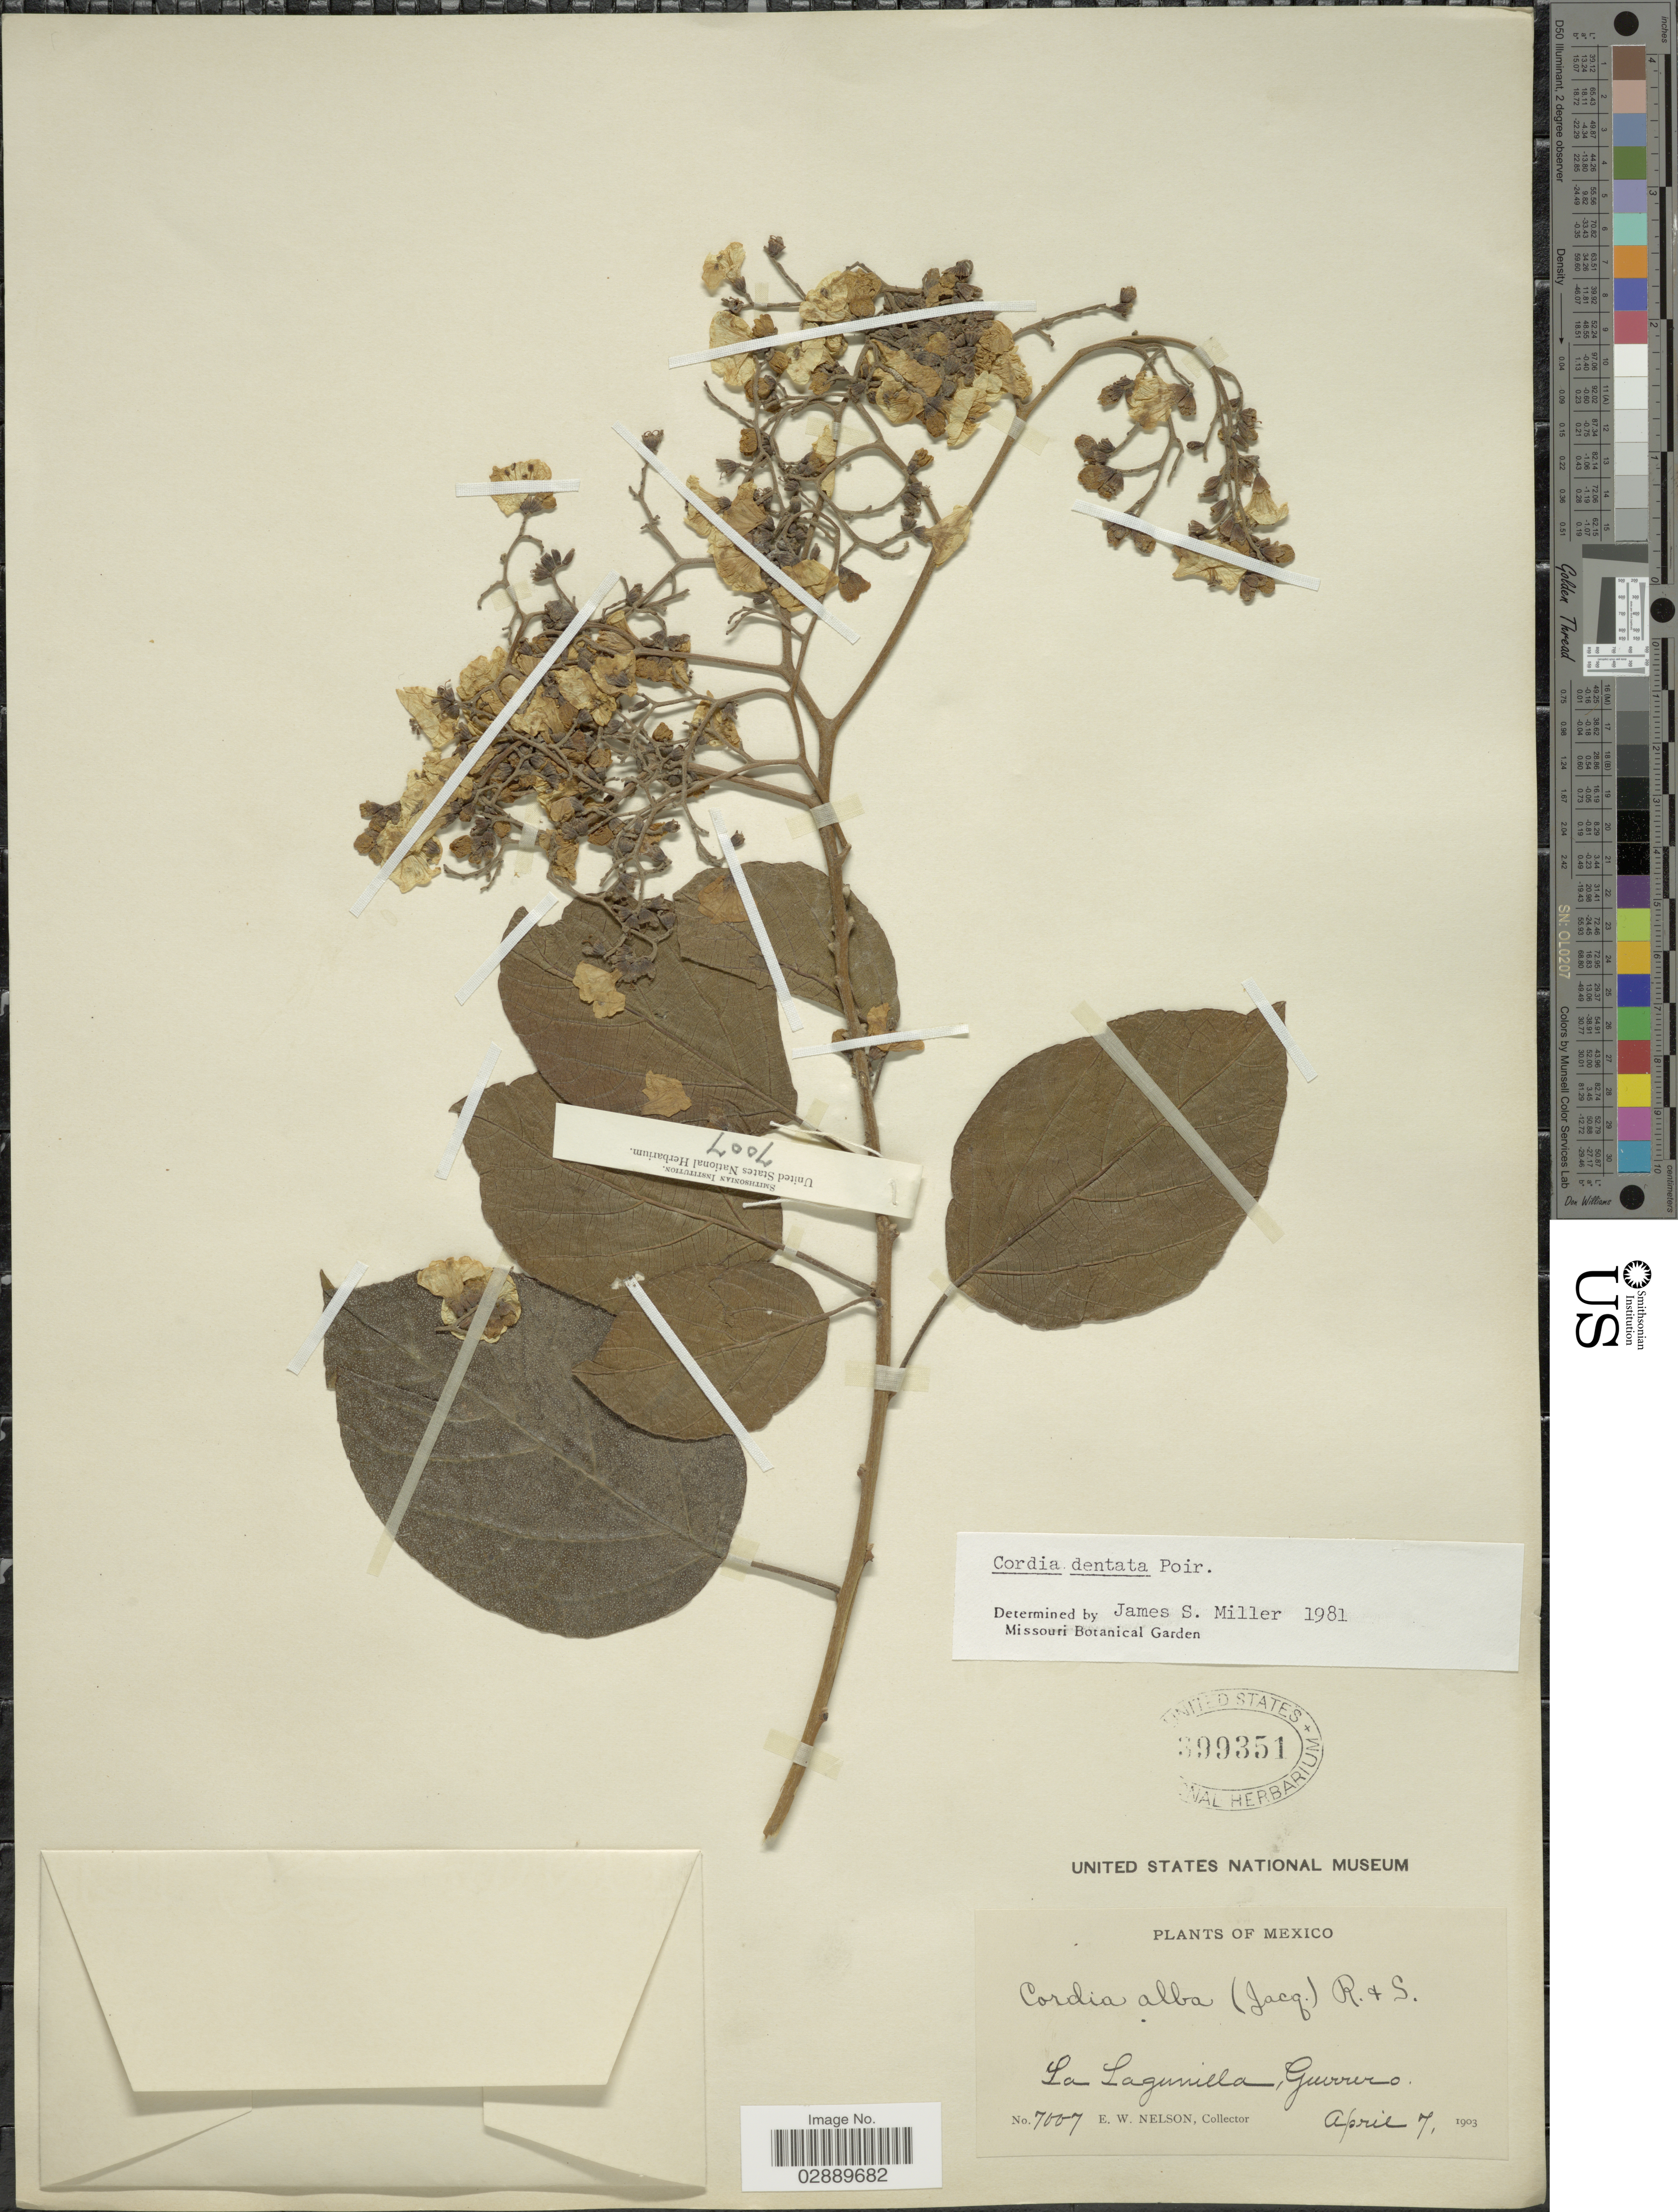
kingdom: Plantae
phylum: Tracheophyta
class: Magnoliopsida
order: Boraginales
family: Cordiaceae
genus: Cordia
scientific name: Cordia dentata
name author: Poir.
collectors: E. W. Nelson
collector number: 7007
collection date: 1903-04-07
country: Mexico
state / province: Guerrero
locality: La Lagunilla.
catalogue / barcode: US 399351